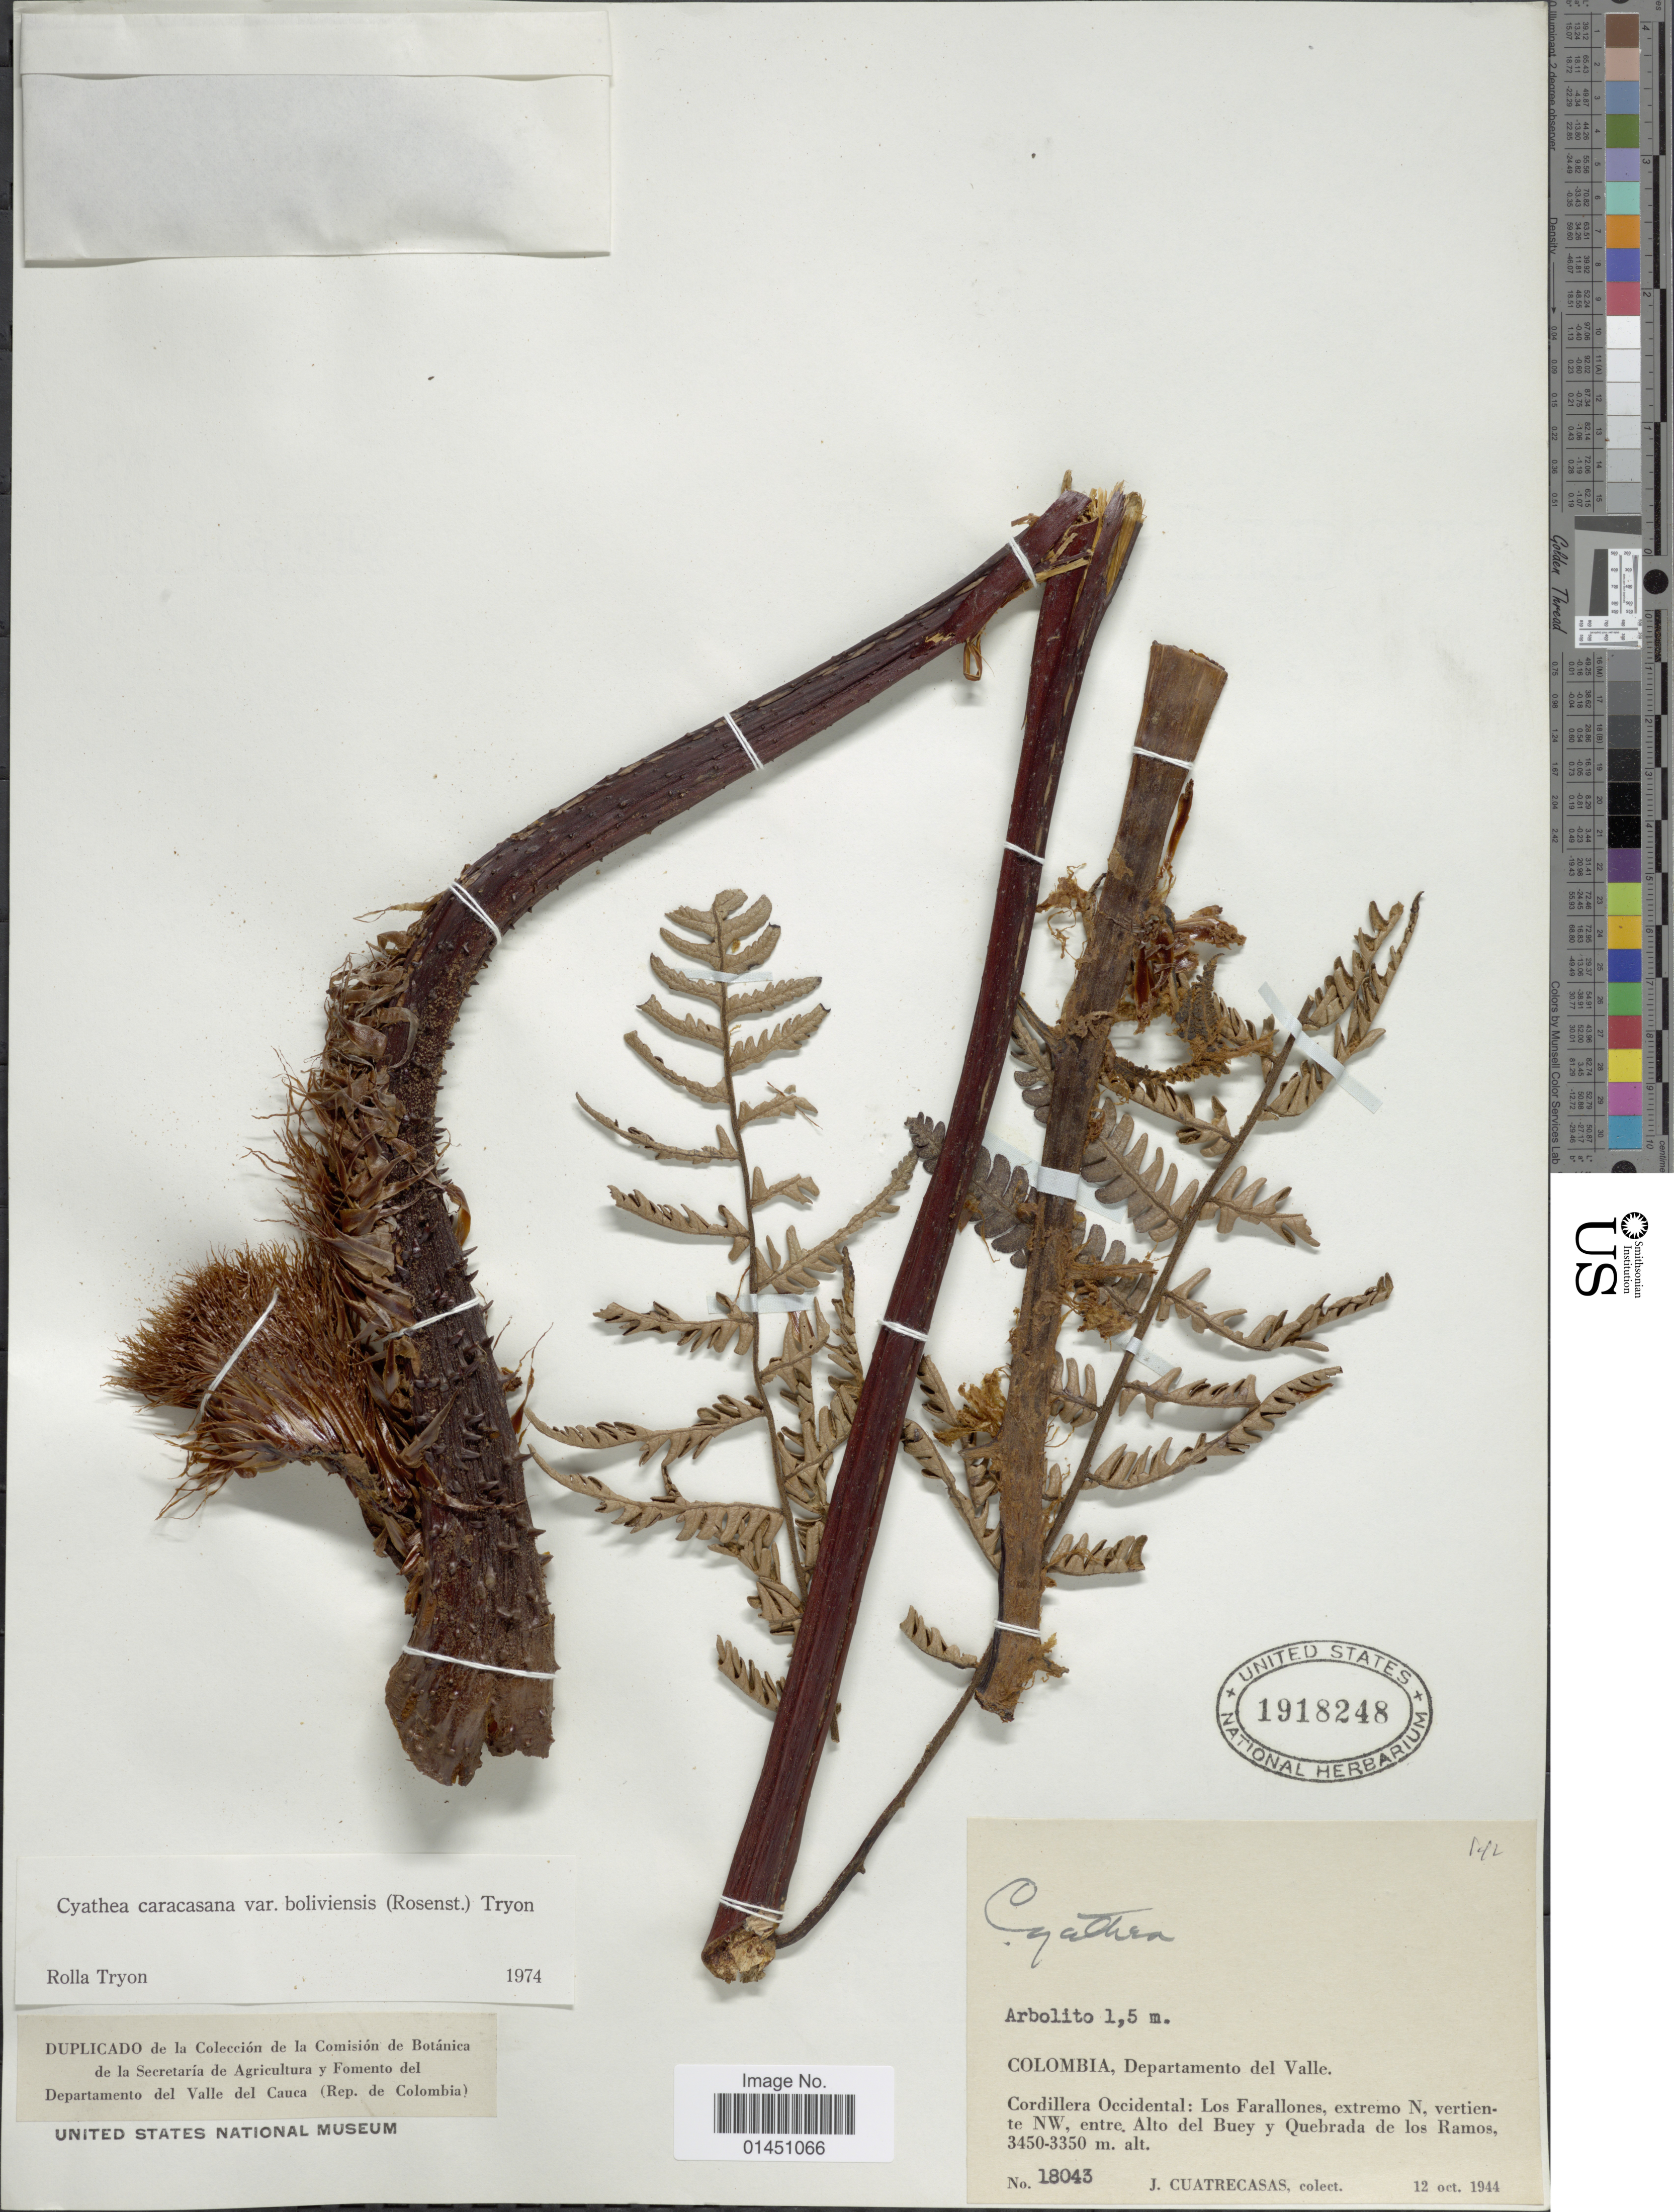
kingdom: Plantae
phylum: Tracheophyta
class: Polypodiopsida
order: Cyatheales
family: Cyatheaceae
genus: Cyathea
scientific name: Cyathea caracasana var. boliviensis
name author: (Rosenst.) R.M. Tryon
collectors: J. Cuatrecasas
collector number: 18043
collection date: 1944-10-12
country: Colombia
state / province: Valle del Cauca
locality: Departamento del Valle. Cordillera Occidental: Los Farallones, extremo N, vertiente NW, entre Alto del Buey y Quebrada de los Ramos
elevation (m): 3350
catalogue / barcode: US 1918248